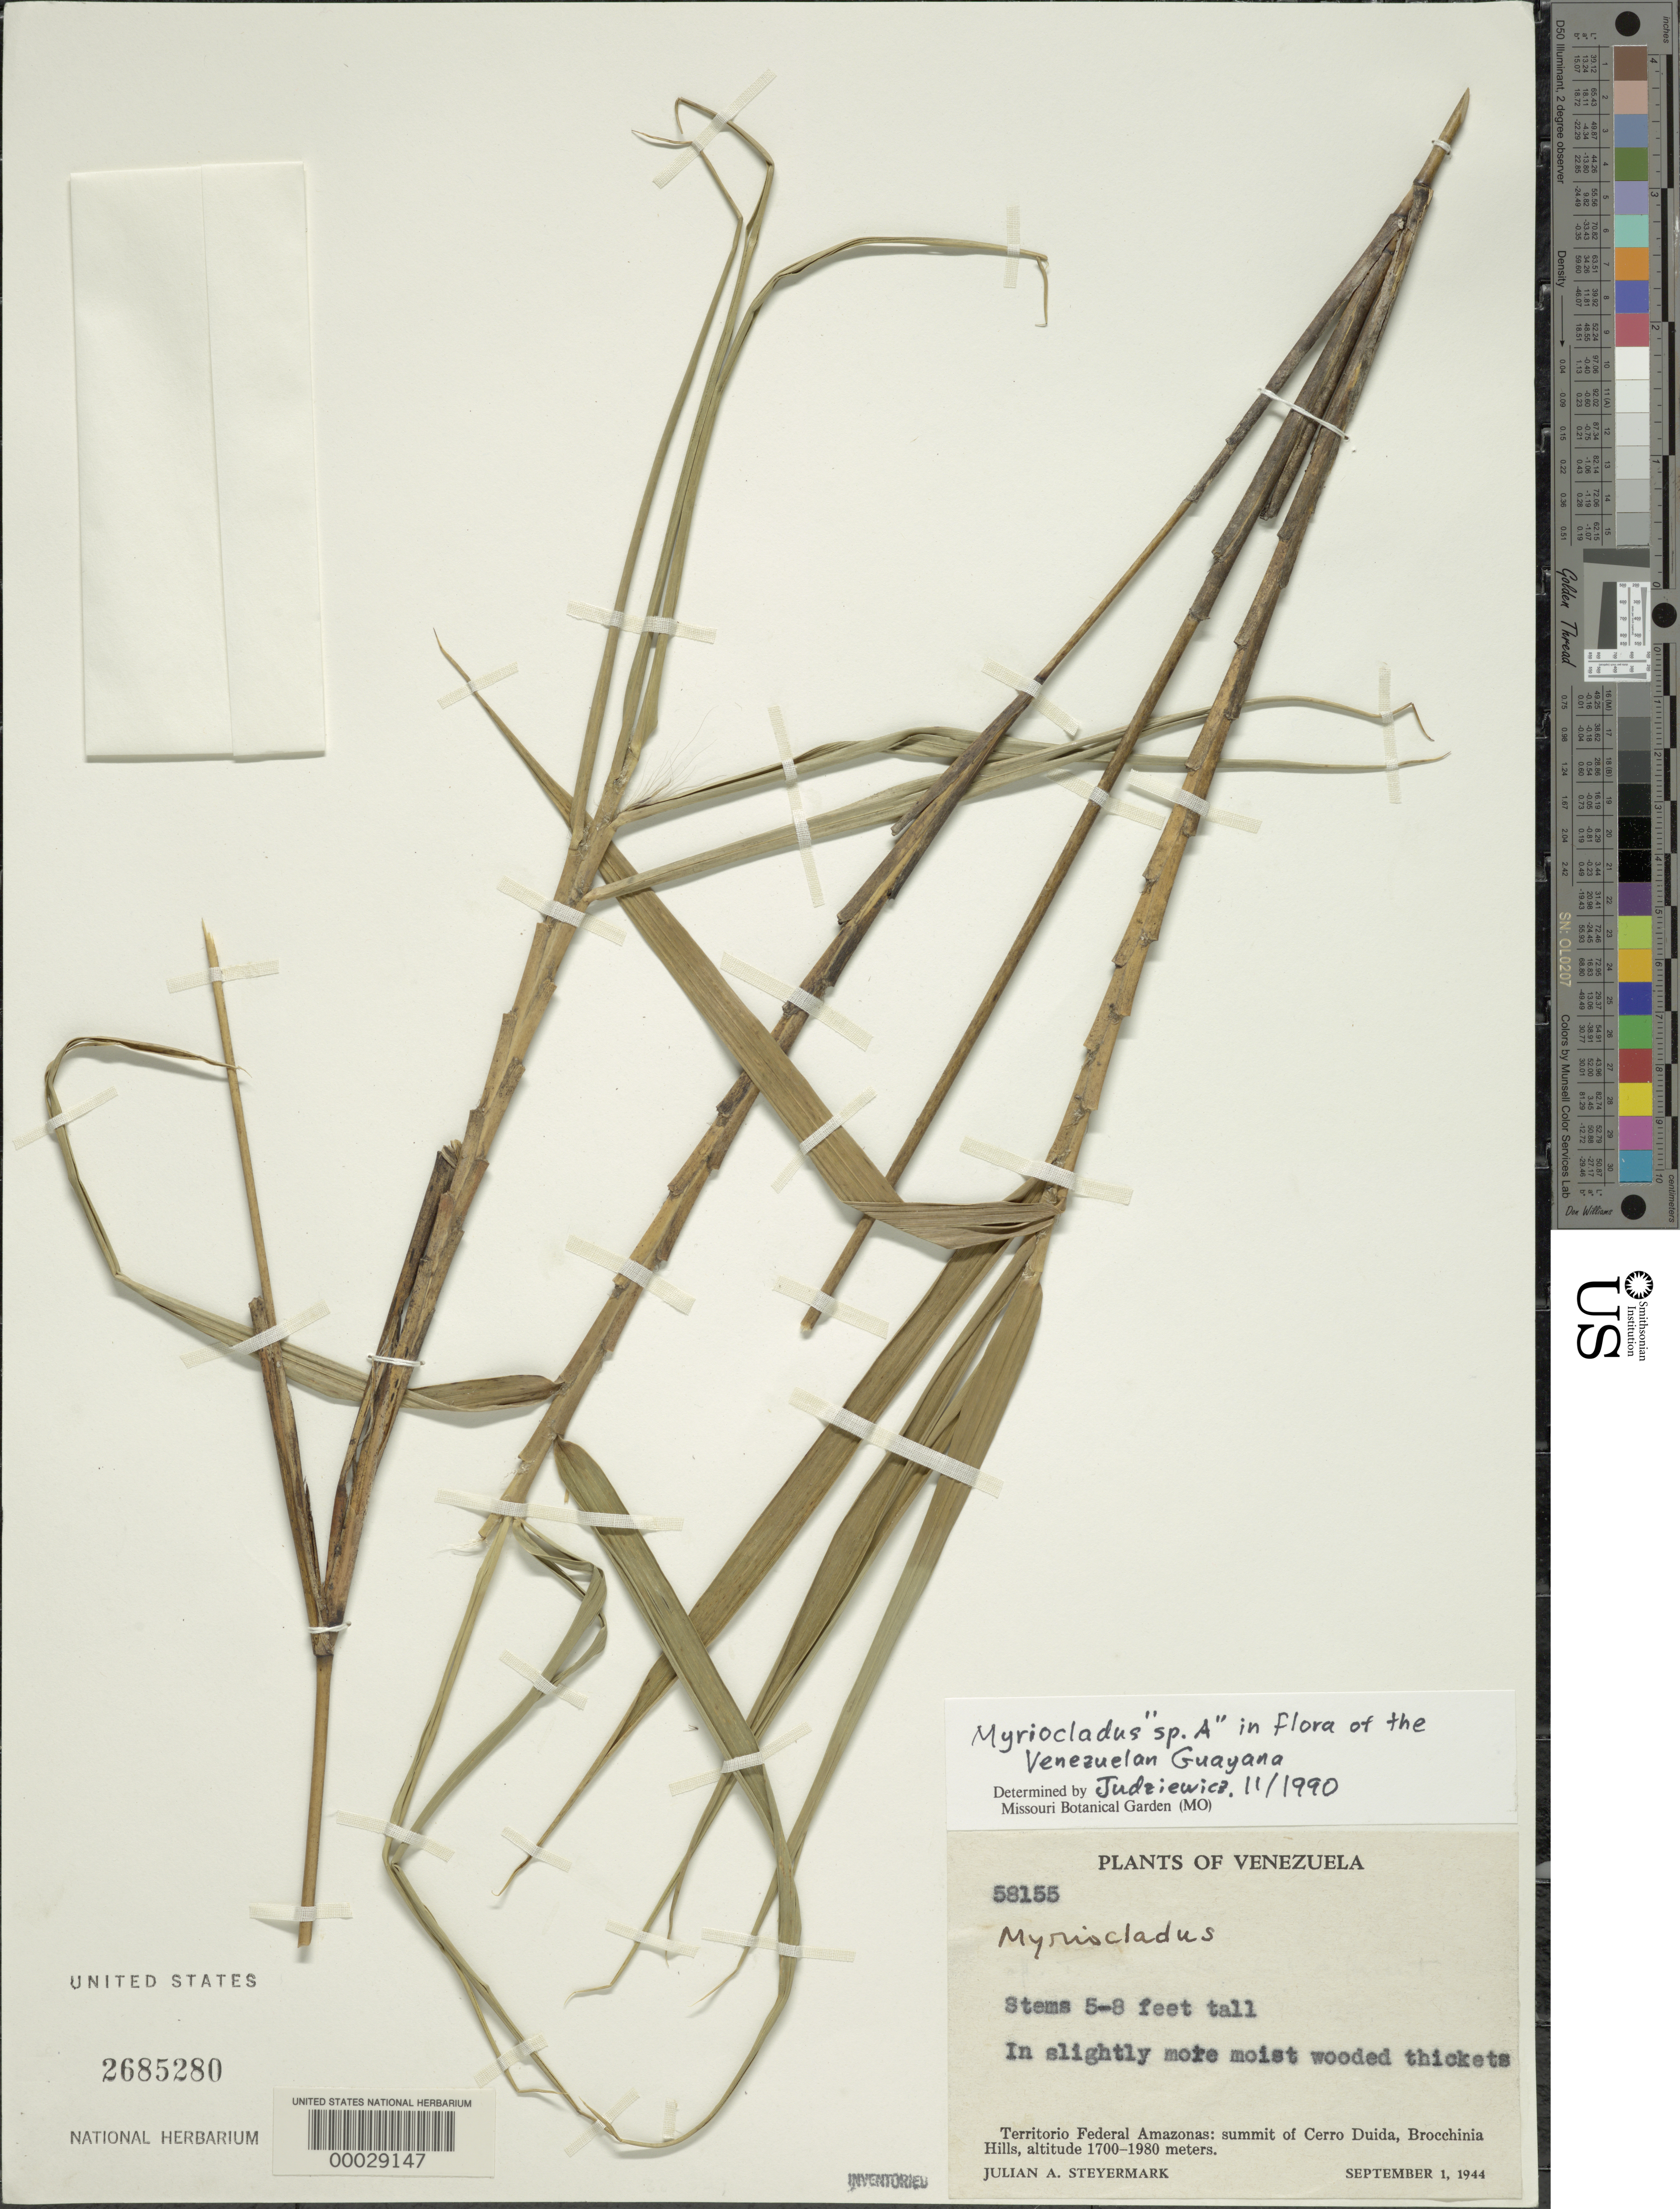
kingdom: Plantae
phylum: Tracheophyta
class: Liliopsida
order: Poales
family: Poaceae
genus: Myriocladus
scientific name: Myriocladus sp.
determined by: Judziewicz, E. J.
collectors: J. Steyermark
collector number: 58155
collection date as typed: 01 Sep 1944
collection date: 1944-09-01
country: Venezuela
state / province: Amazonas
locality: Summit of Cerro Duida, brocchinia hills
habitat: Slightly more moist wooded thickets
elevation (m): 1700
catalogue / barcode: US 2685280